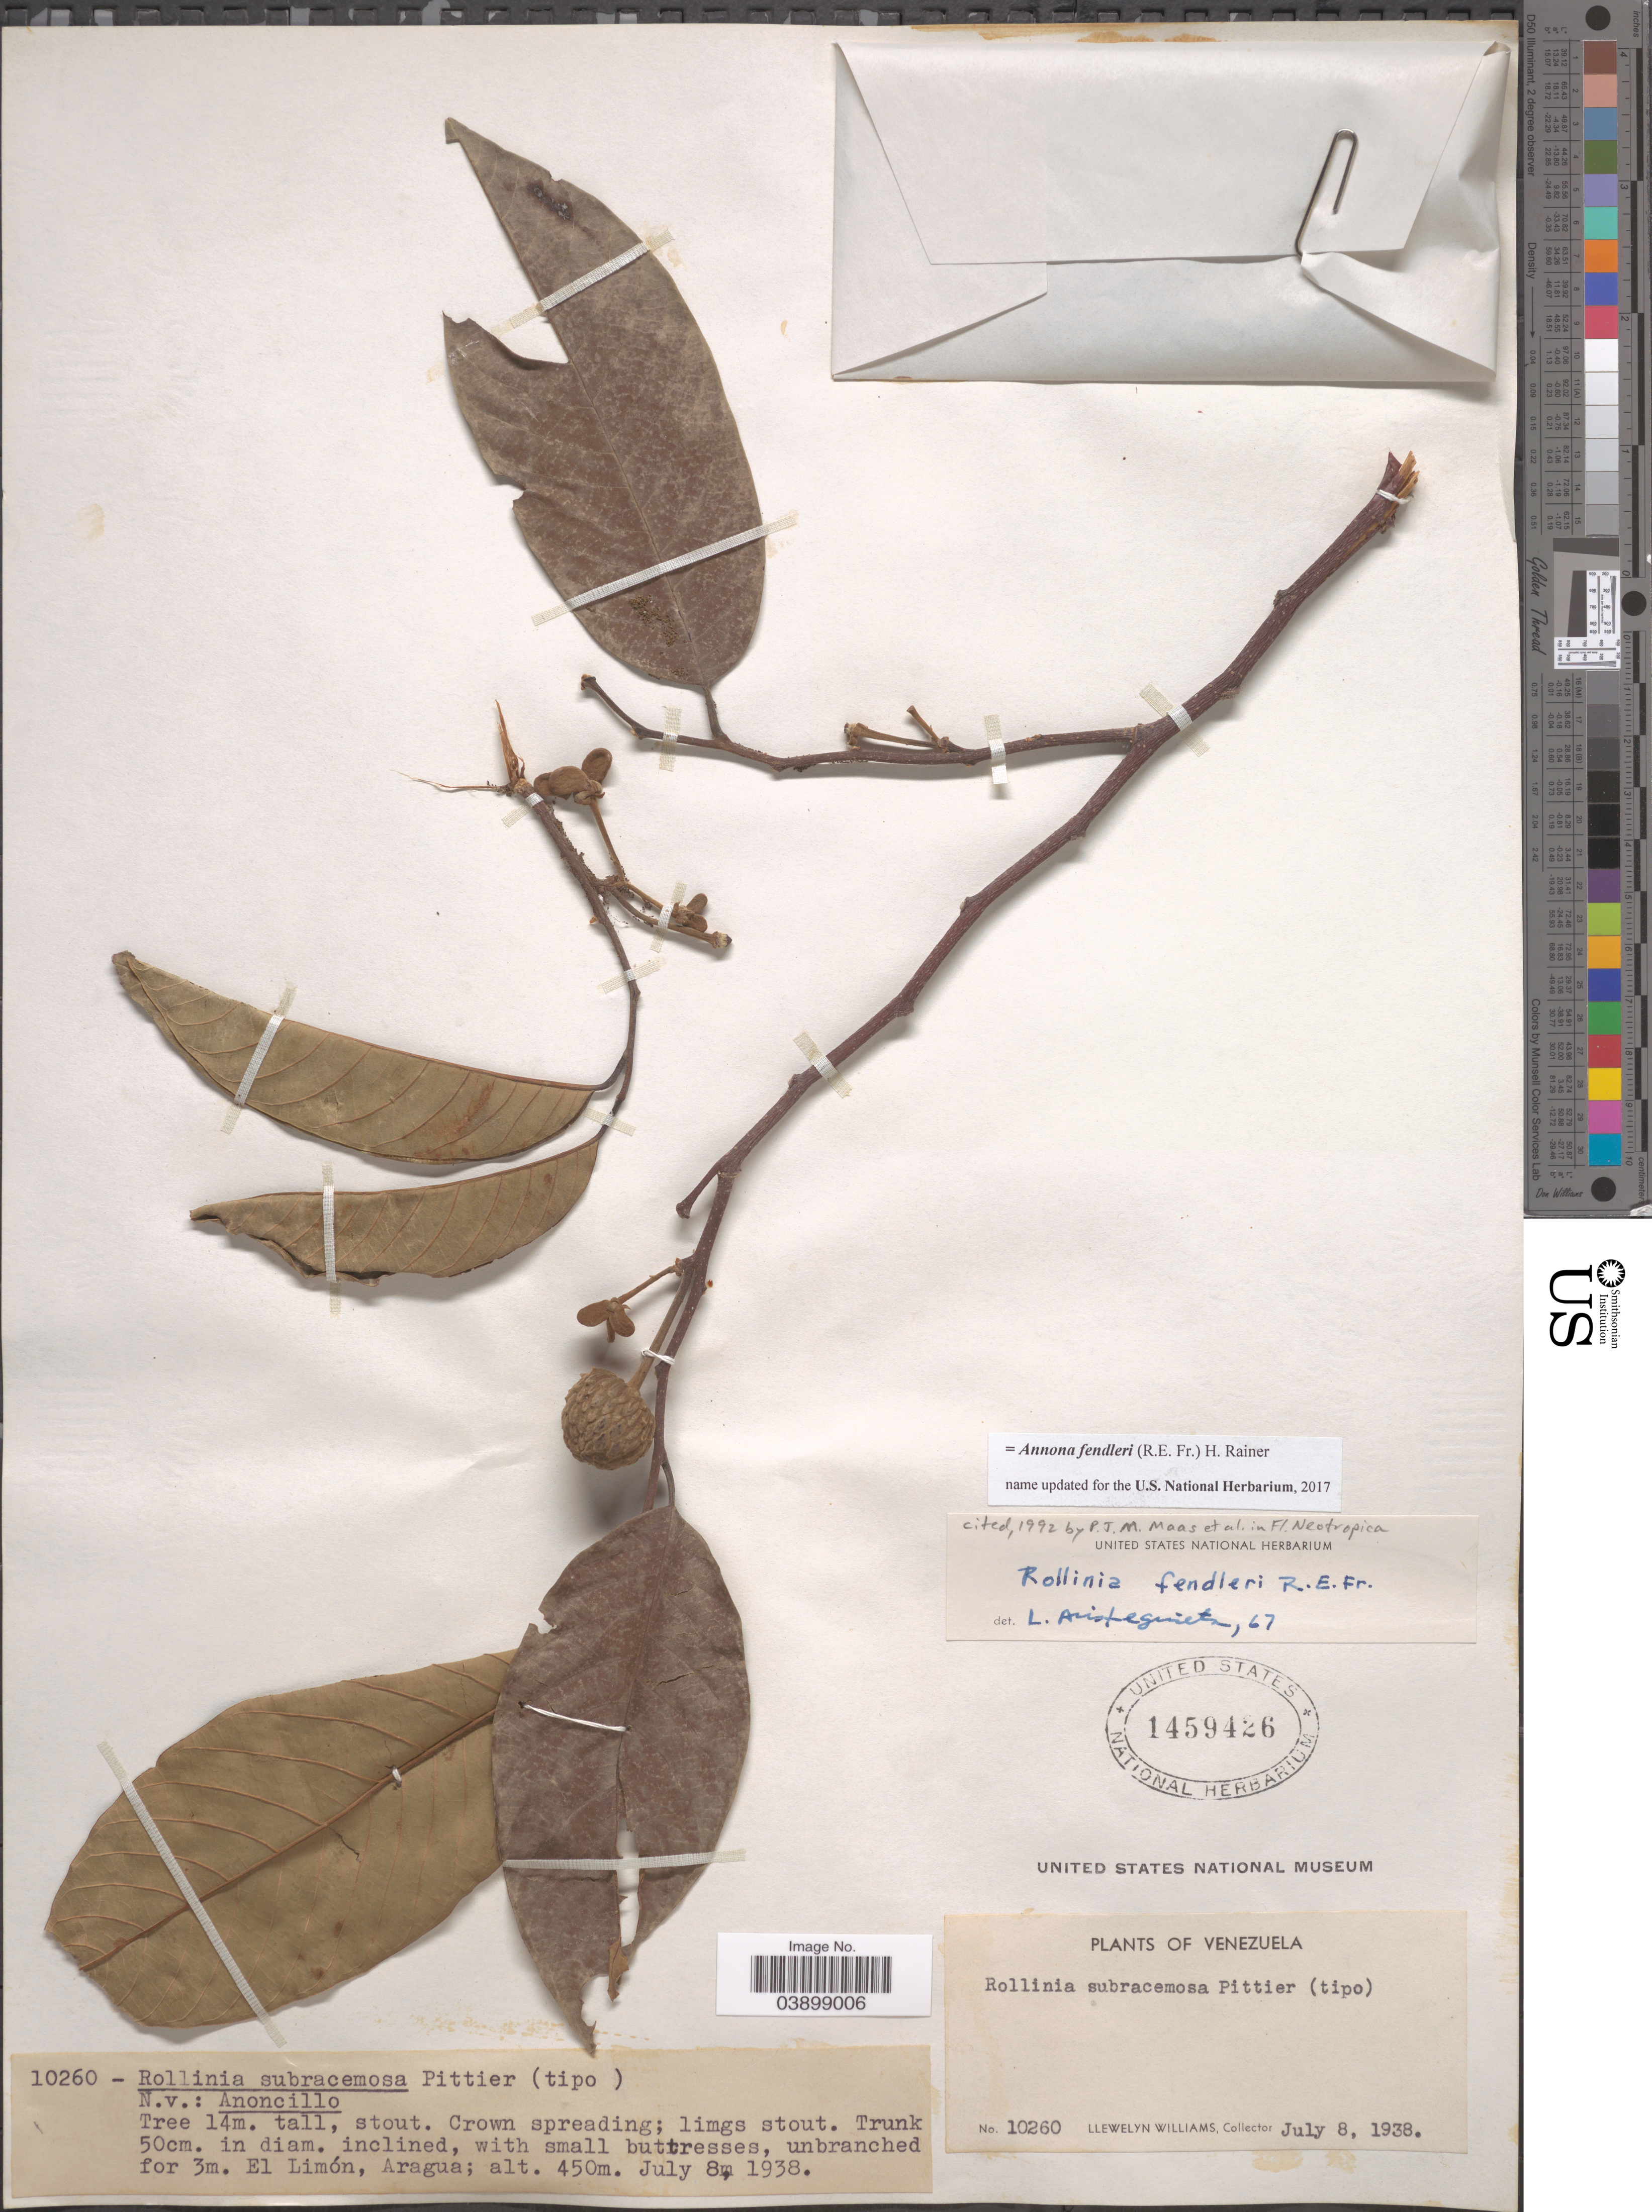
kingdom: Plantae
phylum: Tracheophyta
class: Magnoliopsida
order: Magnoliales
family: Annonaceae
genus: Annona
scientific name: Annona fendleri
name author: (R.E. Fr.) H. Rainer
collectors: Ll. Williams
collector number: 10260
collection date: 1938-07-08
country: Venezuela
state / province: Aragua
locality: El Limón.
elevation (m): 450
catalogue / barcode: US 1459426